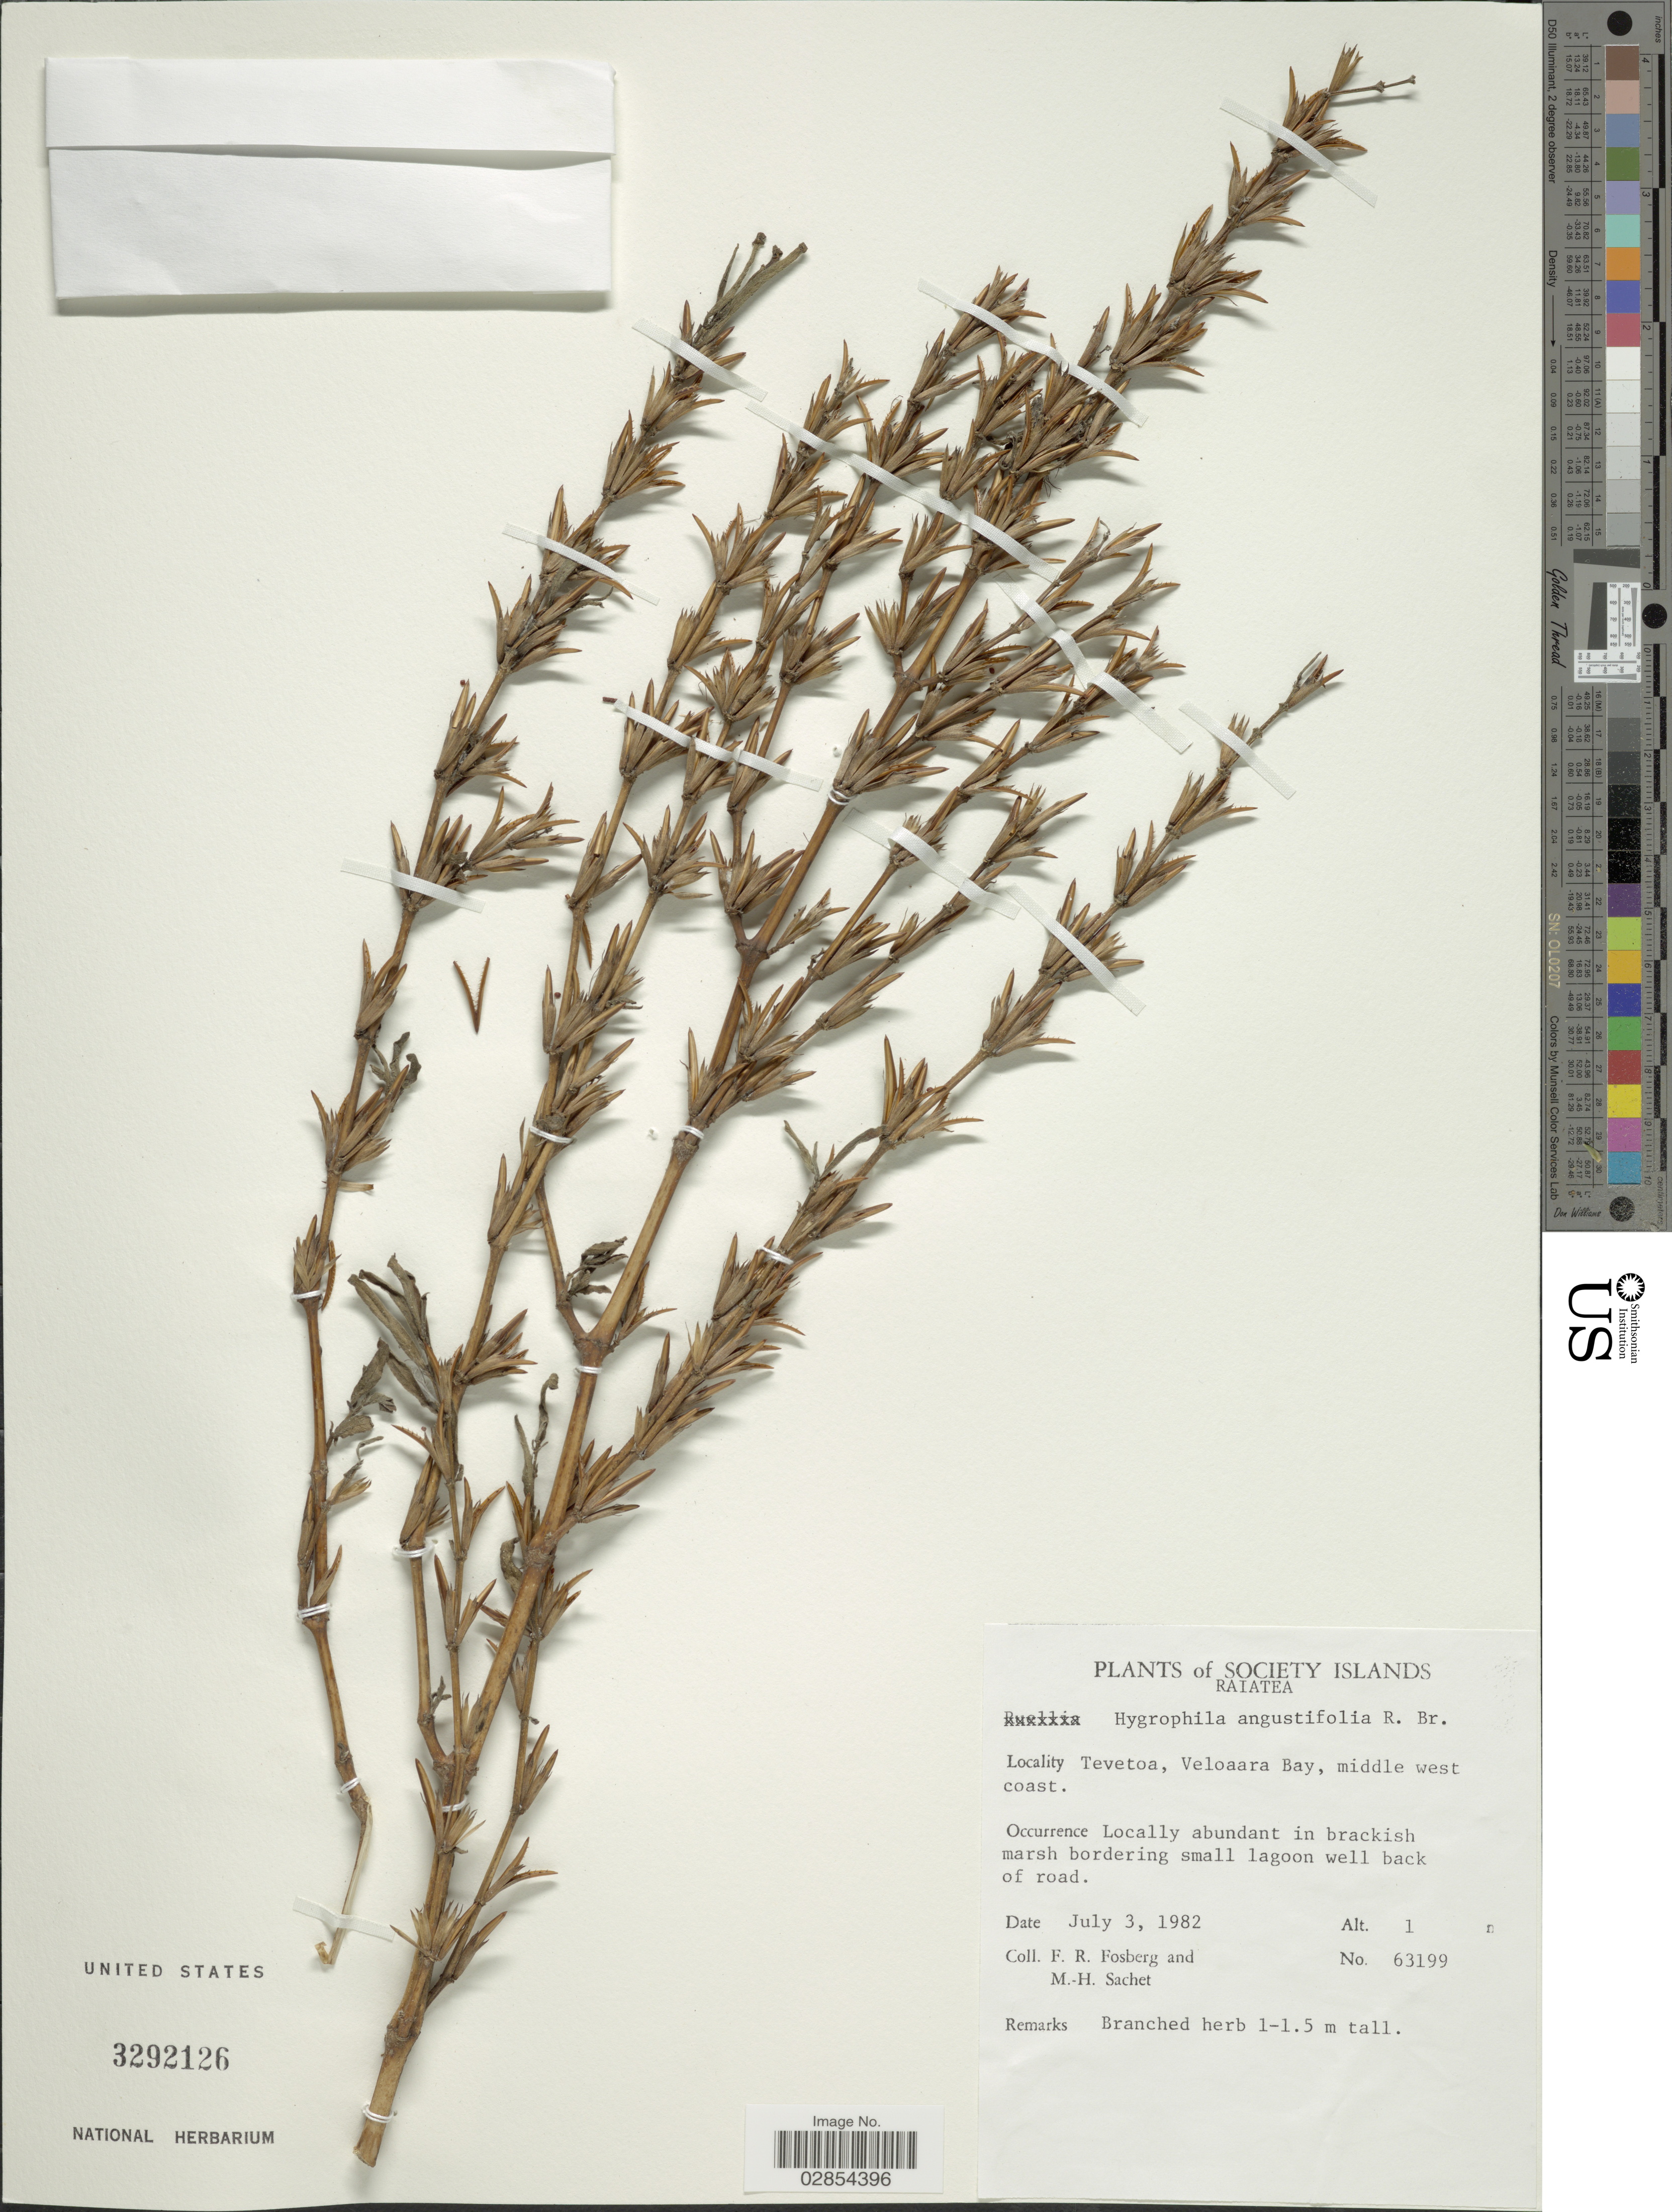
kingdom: Plantae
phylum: Tracheophyta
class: Magnoliopsida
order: Lamiales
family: Acanthaceae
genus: Hygrophila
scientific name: Hygrophila angustifolia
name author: R. Br.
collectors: F. R. Fosberg & M.-H. Sachet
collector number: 63199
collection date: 1982-07-03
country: French Polynesia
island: Raiatea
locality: Society Islands. Raiatea. Tevetoa, Veloaara Bay, middle west coast.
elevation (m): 1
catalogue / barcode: US 3292126